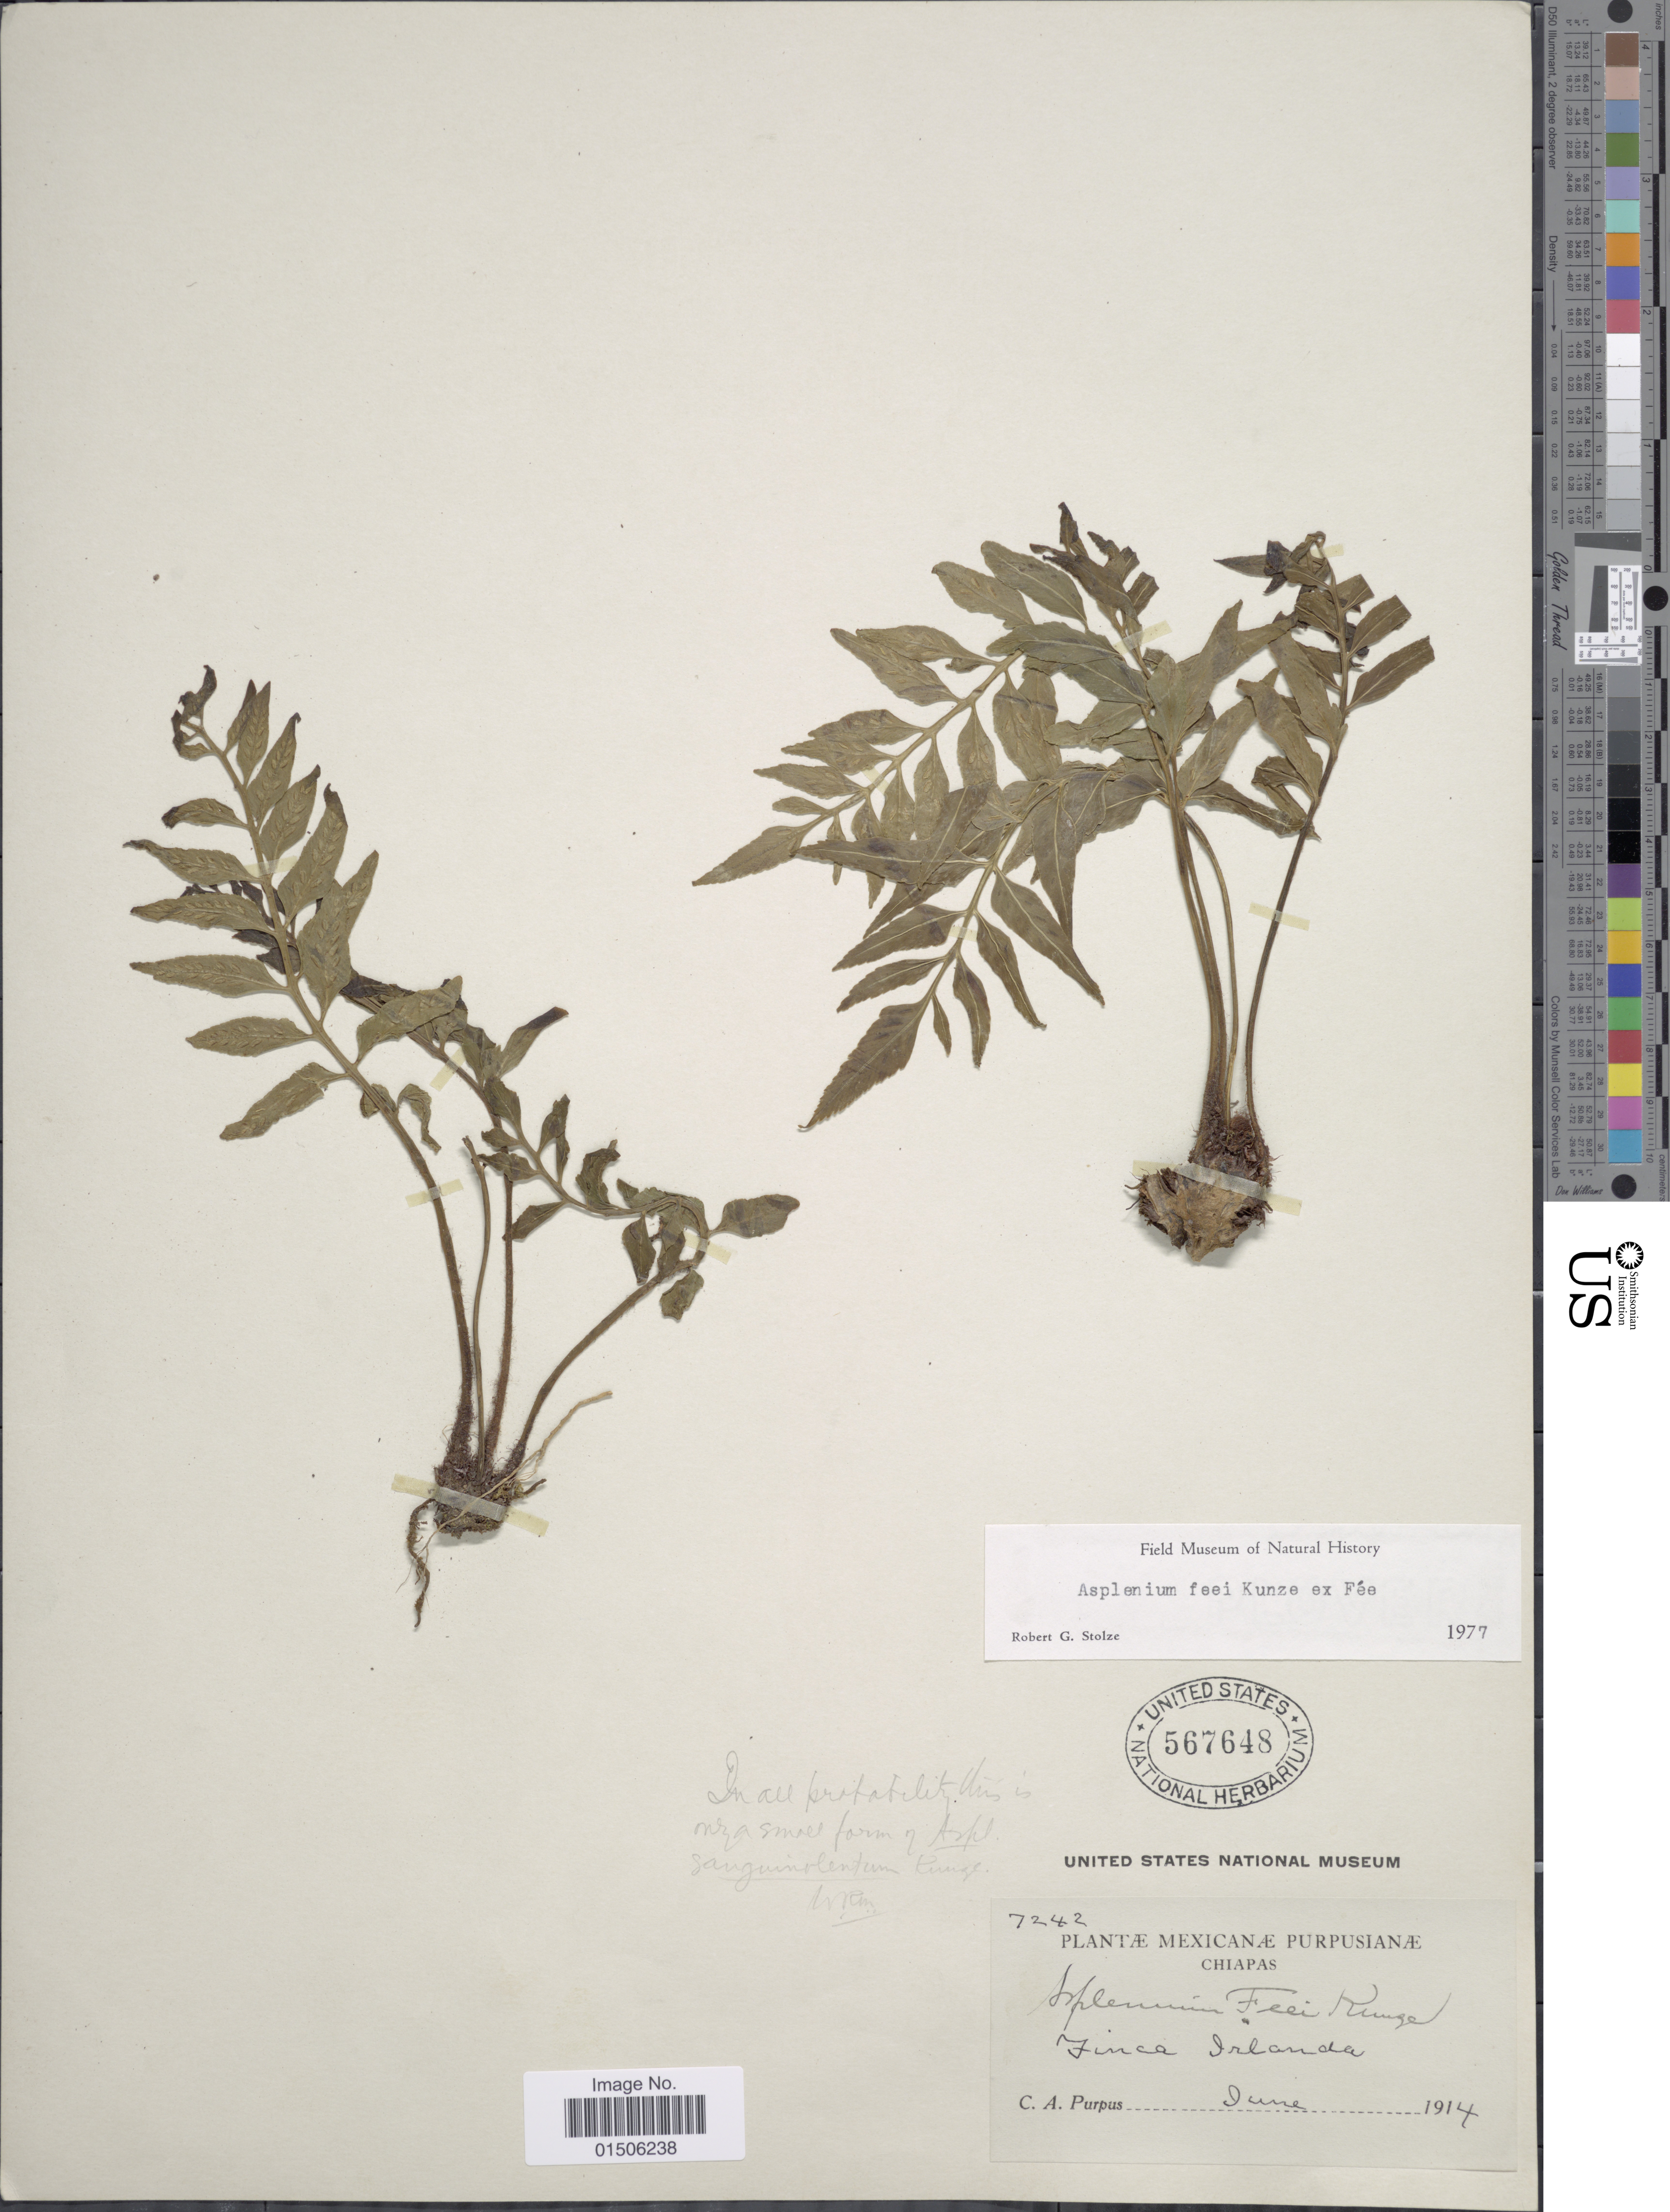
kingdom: Plantae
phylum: Tracheophyta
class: Polypodiopsida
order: Polypodiales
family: Aspleniaceae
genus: Asplenium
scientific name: Asplenium feei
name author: Kunze ex Fée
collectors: C. A. Purpus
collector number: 7242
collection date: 1914-06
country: Mexico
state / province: Chiapas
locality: Finca Irlanda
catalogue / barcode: US 567648